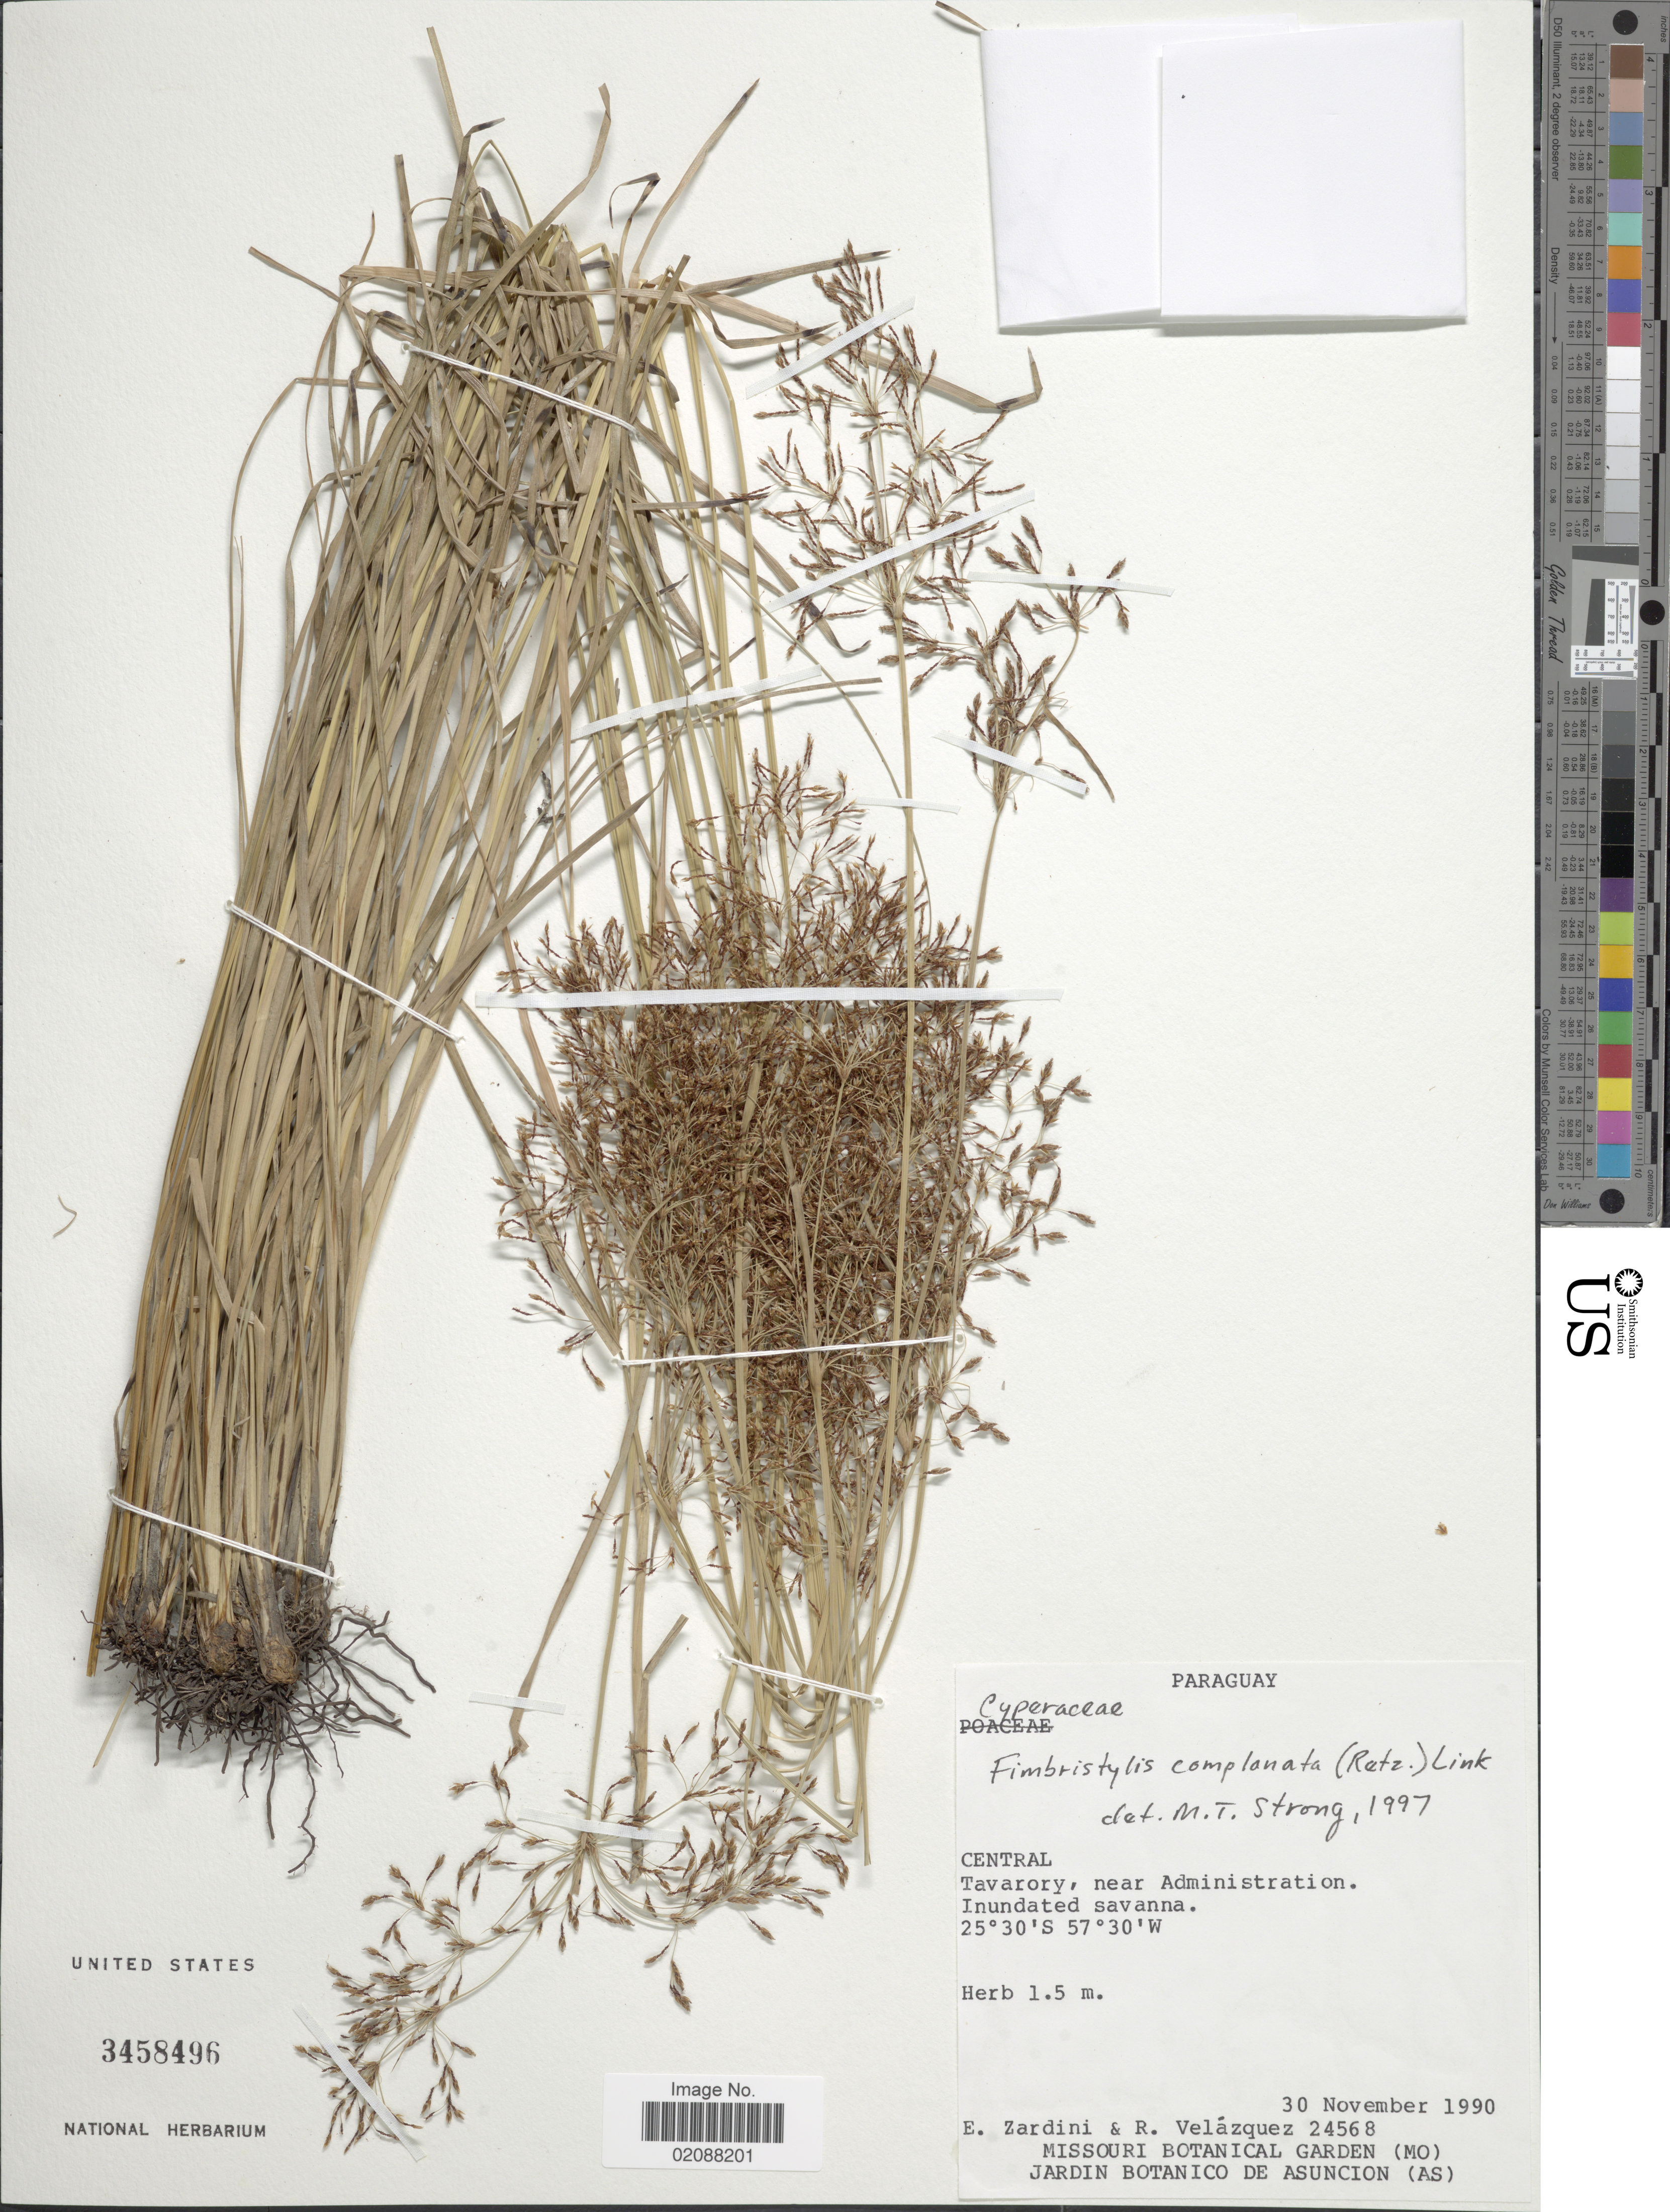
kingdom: Plantae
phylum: Tracheophyta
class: Liliopsida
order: Poales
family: Cyperaceae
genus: Fimbristylis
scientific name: Fimbristylis complanata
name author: (Retz.) Link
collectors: E. M. Zardini & R. Velázquez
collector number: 24568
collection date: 1990-11-30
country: Paraguay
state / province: Central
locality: Tavarory, near Administration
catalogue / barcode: US 3458496